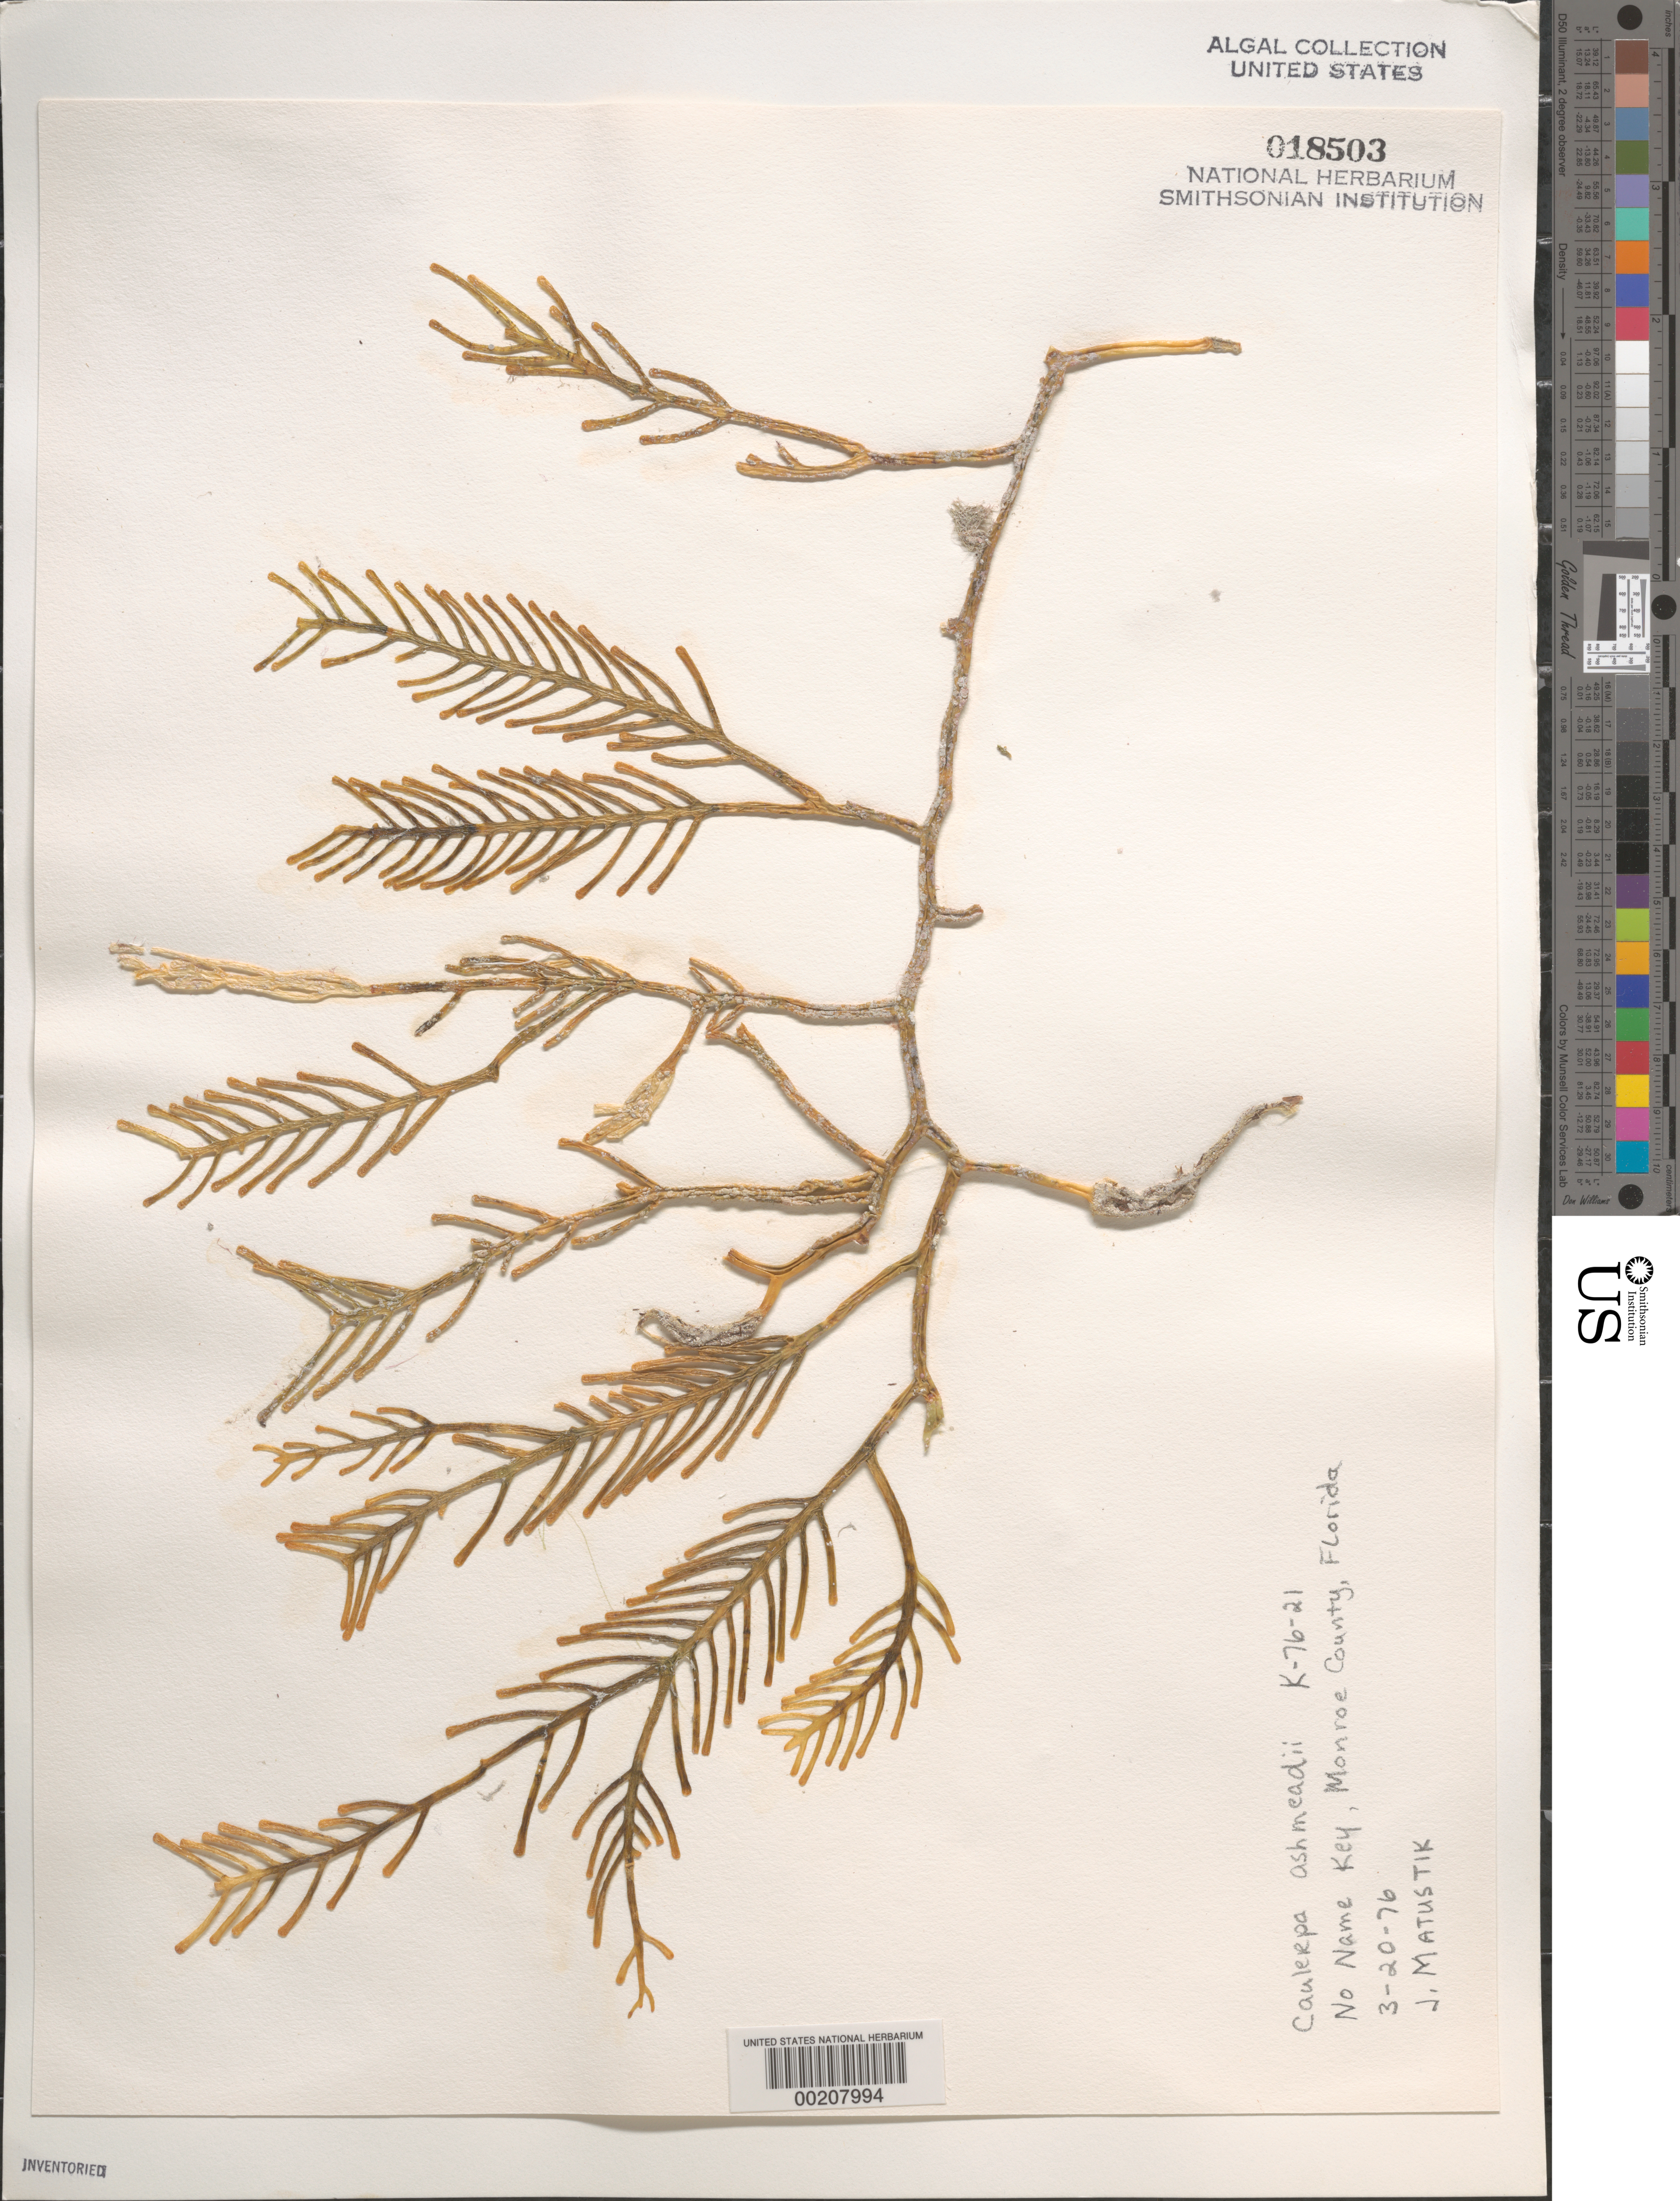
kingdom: Plantae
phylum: Chlorophyta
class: Ulvophyceae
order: Bryopsidales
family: Caulerpaceae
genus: Caulerpa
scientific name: Caulerpa ashmeadii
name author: Harv.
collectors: J. Matustik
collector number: K-76-21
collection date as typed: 20 Mar 1976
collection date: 1976-03-20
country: United States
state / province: Florida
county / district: Monroe County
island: No Name Key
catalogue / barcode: US 18503